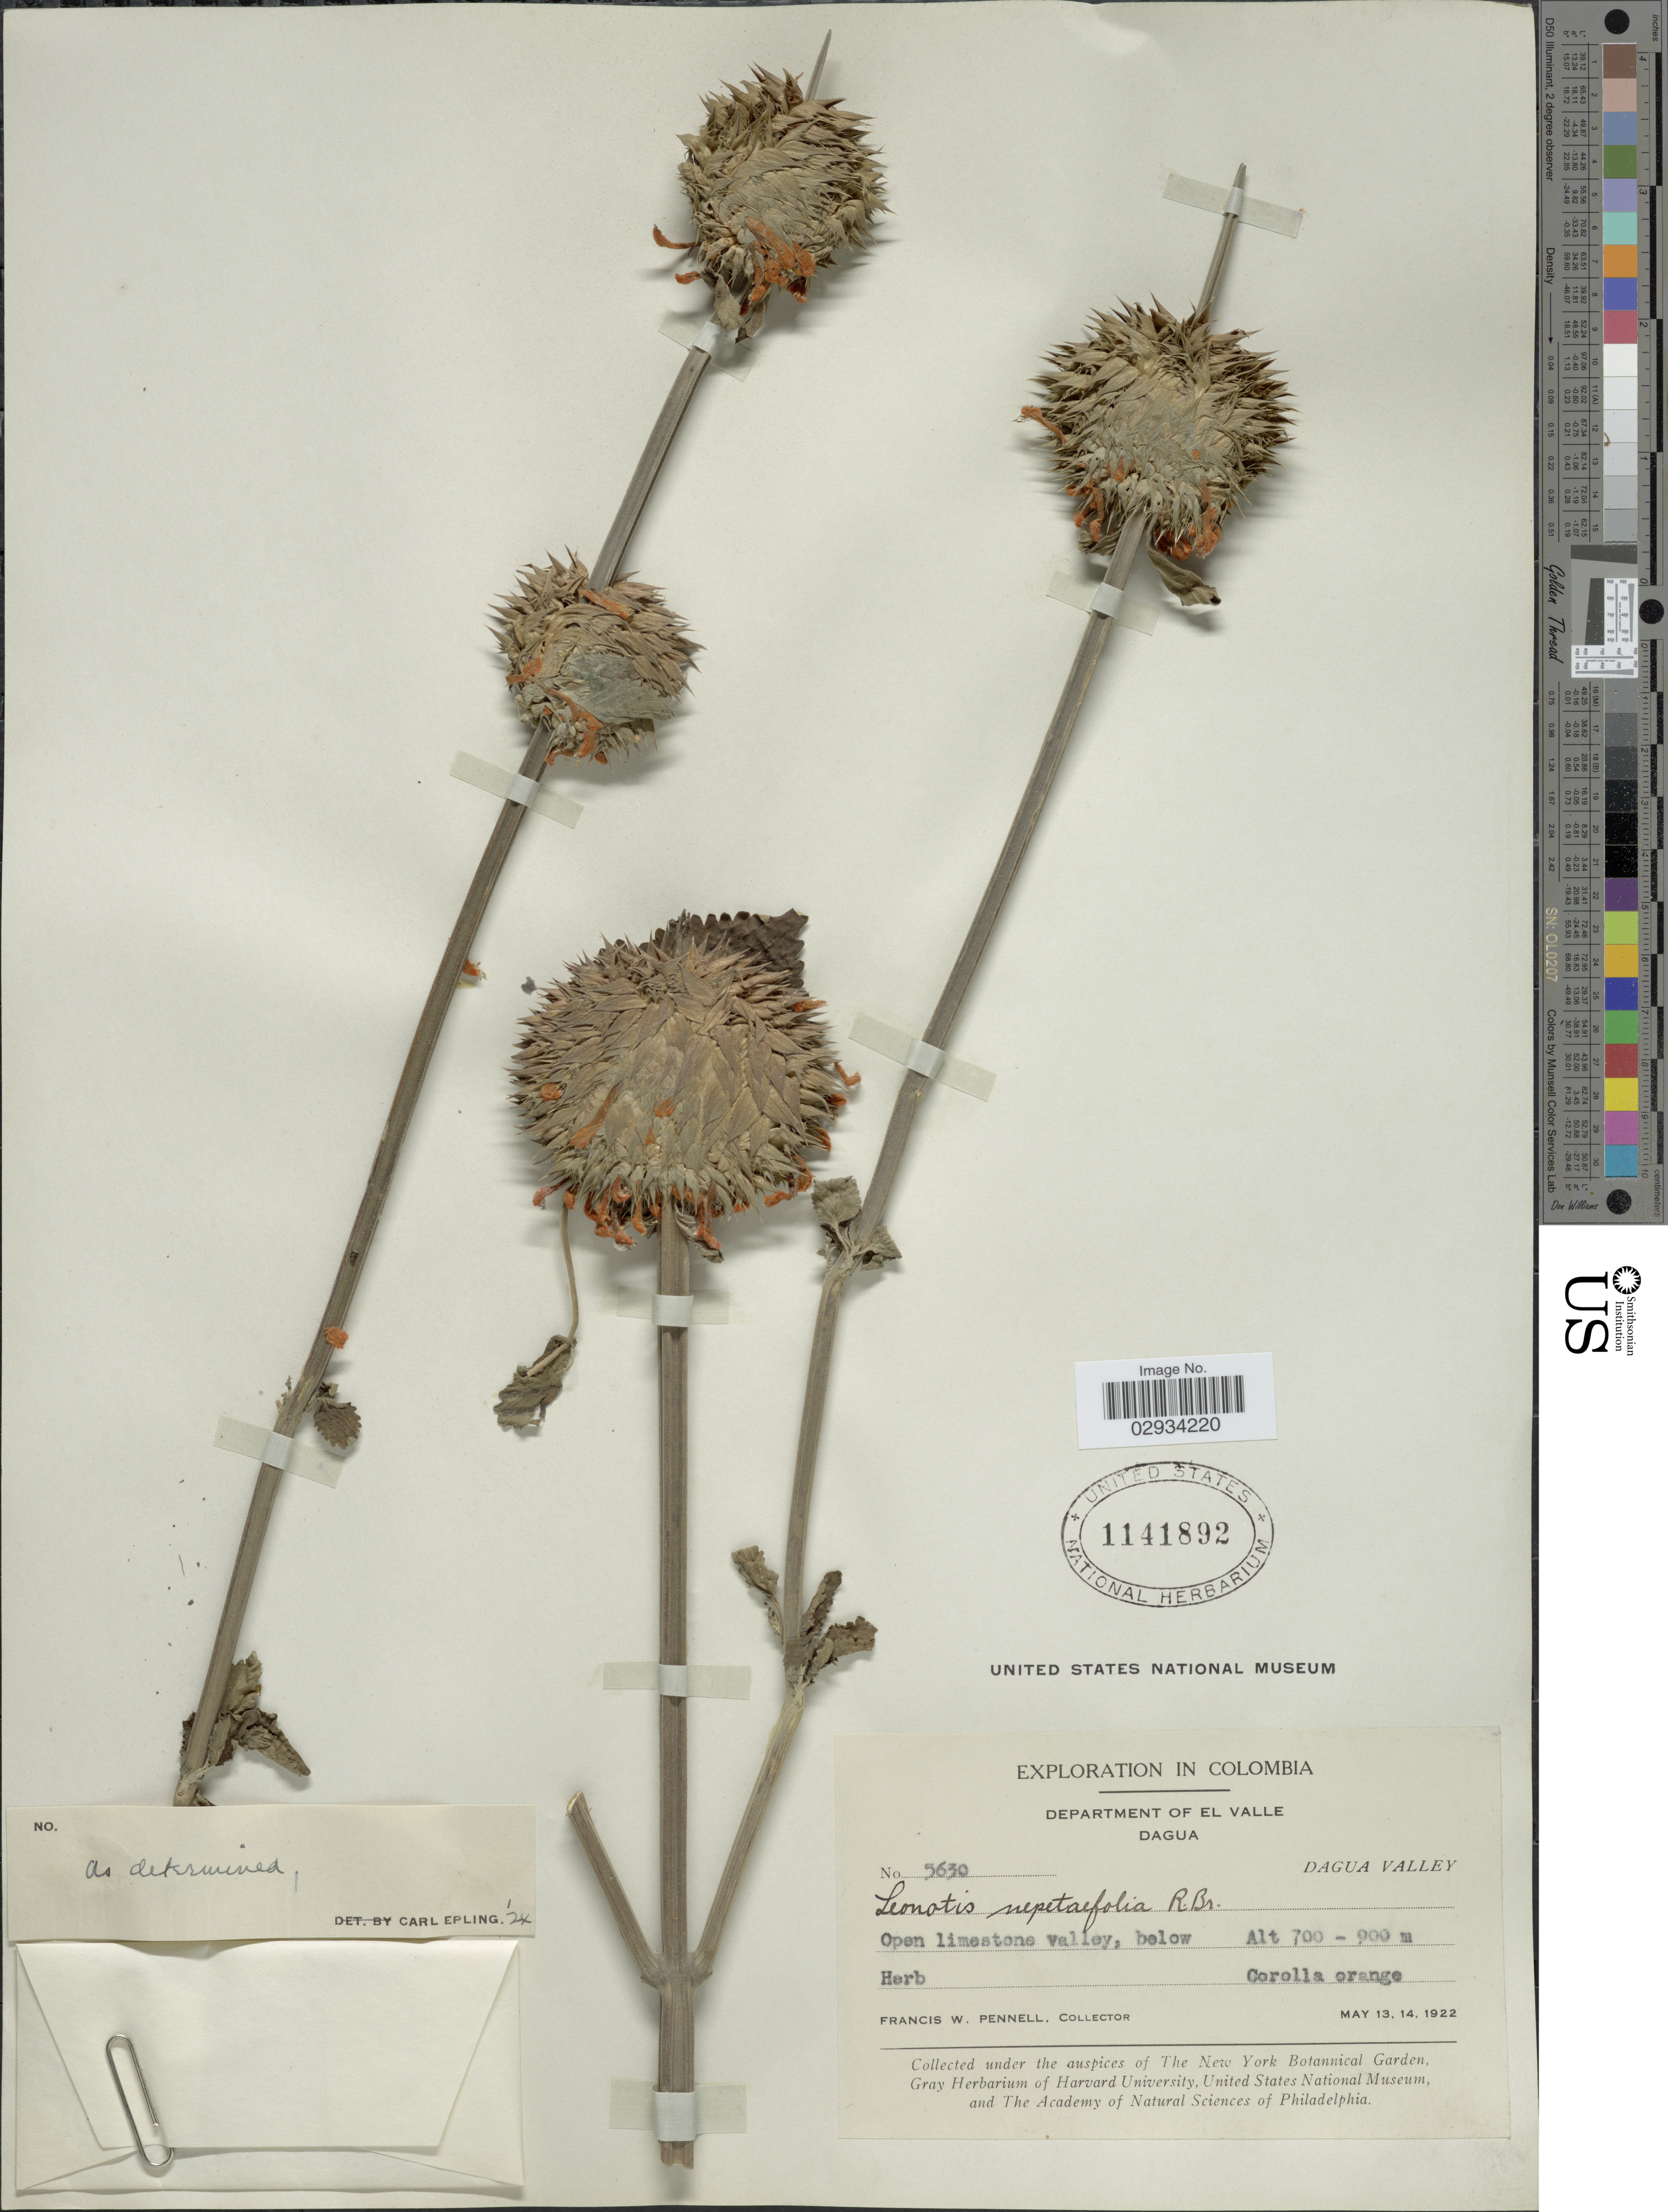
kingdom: Plantae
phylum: Tracheophyta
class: Magnoliopsida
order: Lamiales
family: Lamiaceae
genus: Leonotis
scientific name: Leonotis nepetifolia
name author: (L.) R. Br.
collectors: F. W. Pennell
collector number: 5630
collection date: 1922-05-13/1922-05-14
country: Colombia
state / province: Valle del Cauca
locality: Department of El Valle. Dagua. Dagua Valley. Open limestone valley.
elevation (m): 700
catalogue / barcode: US 1141892